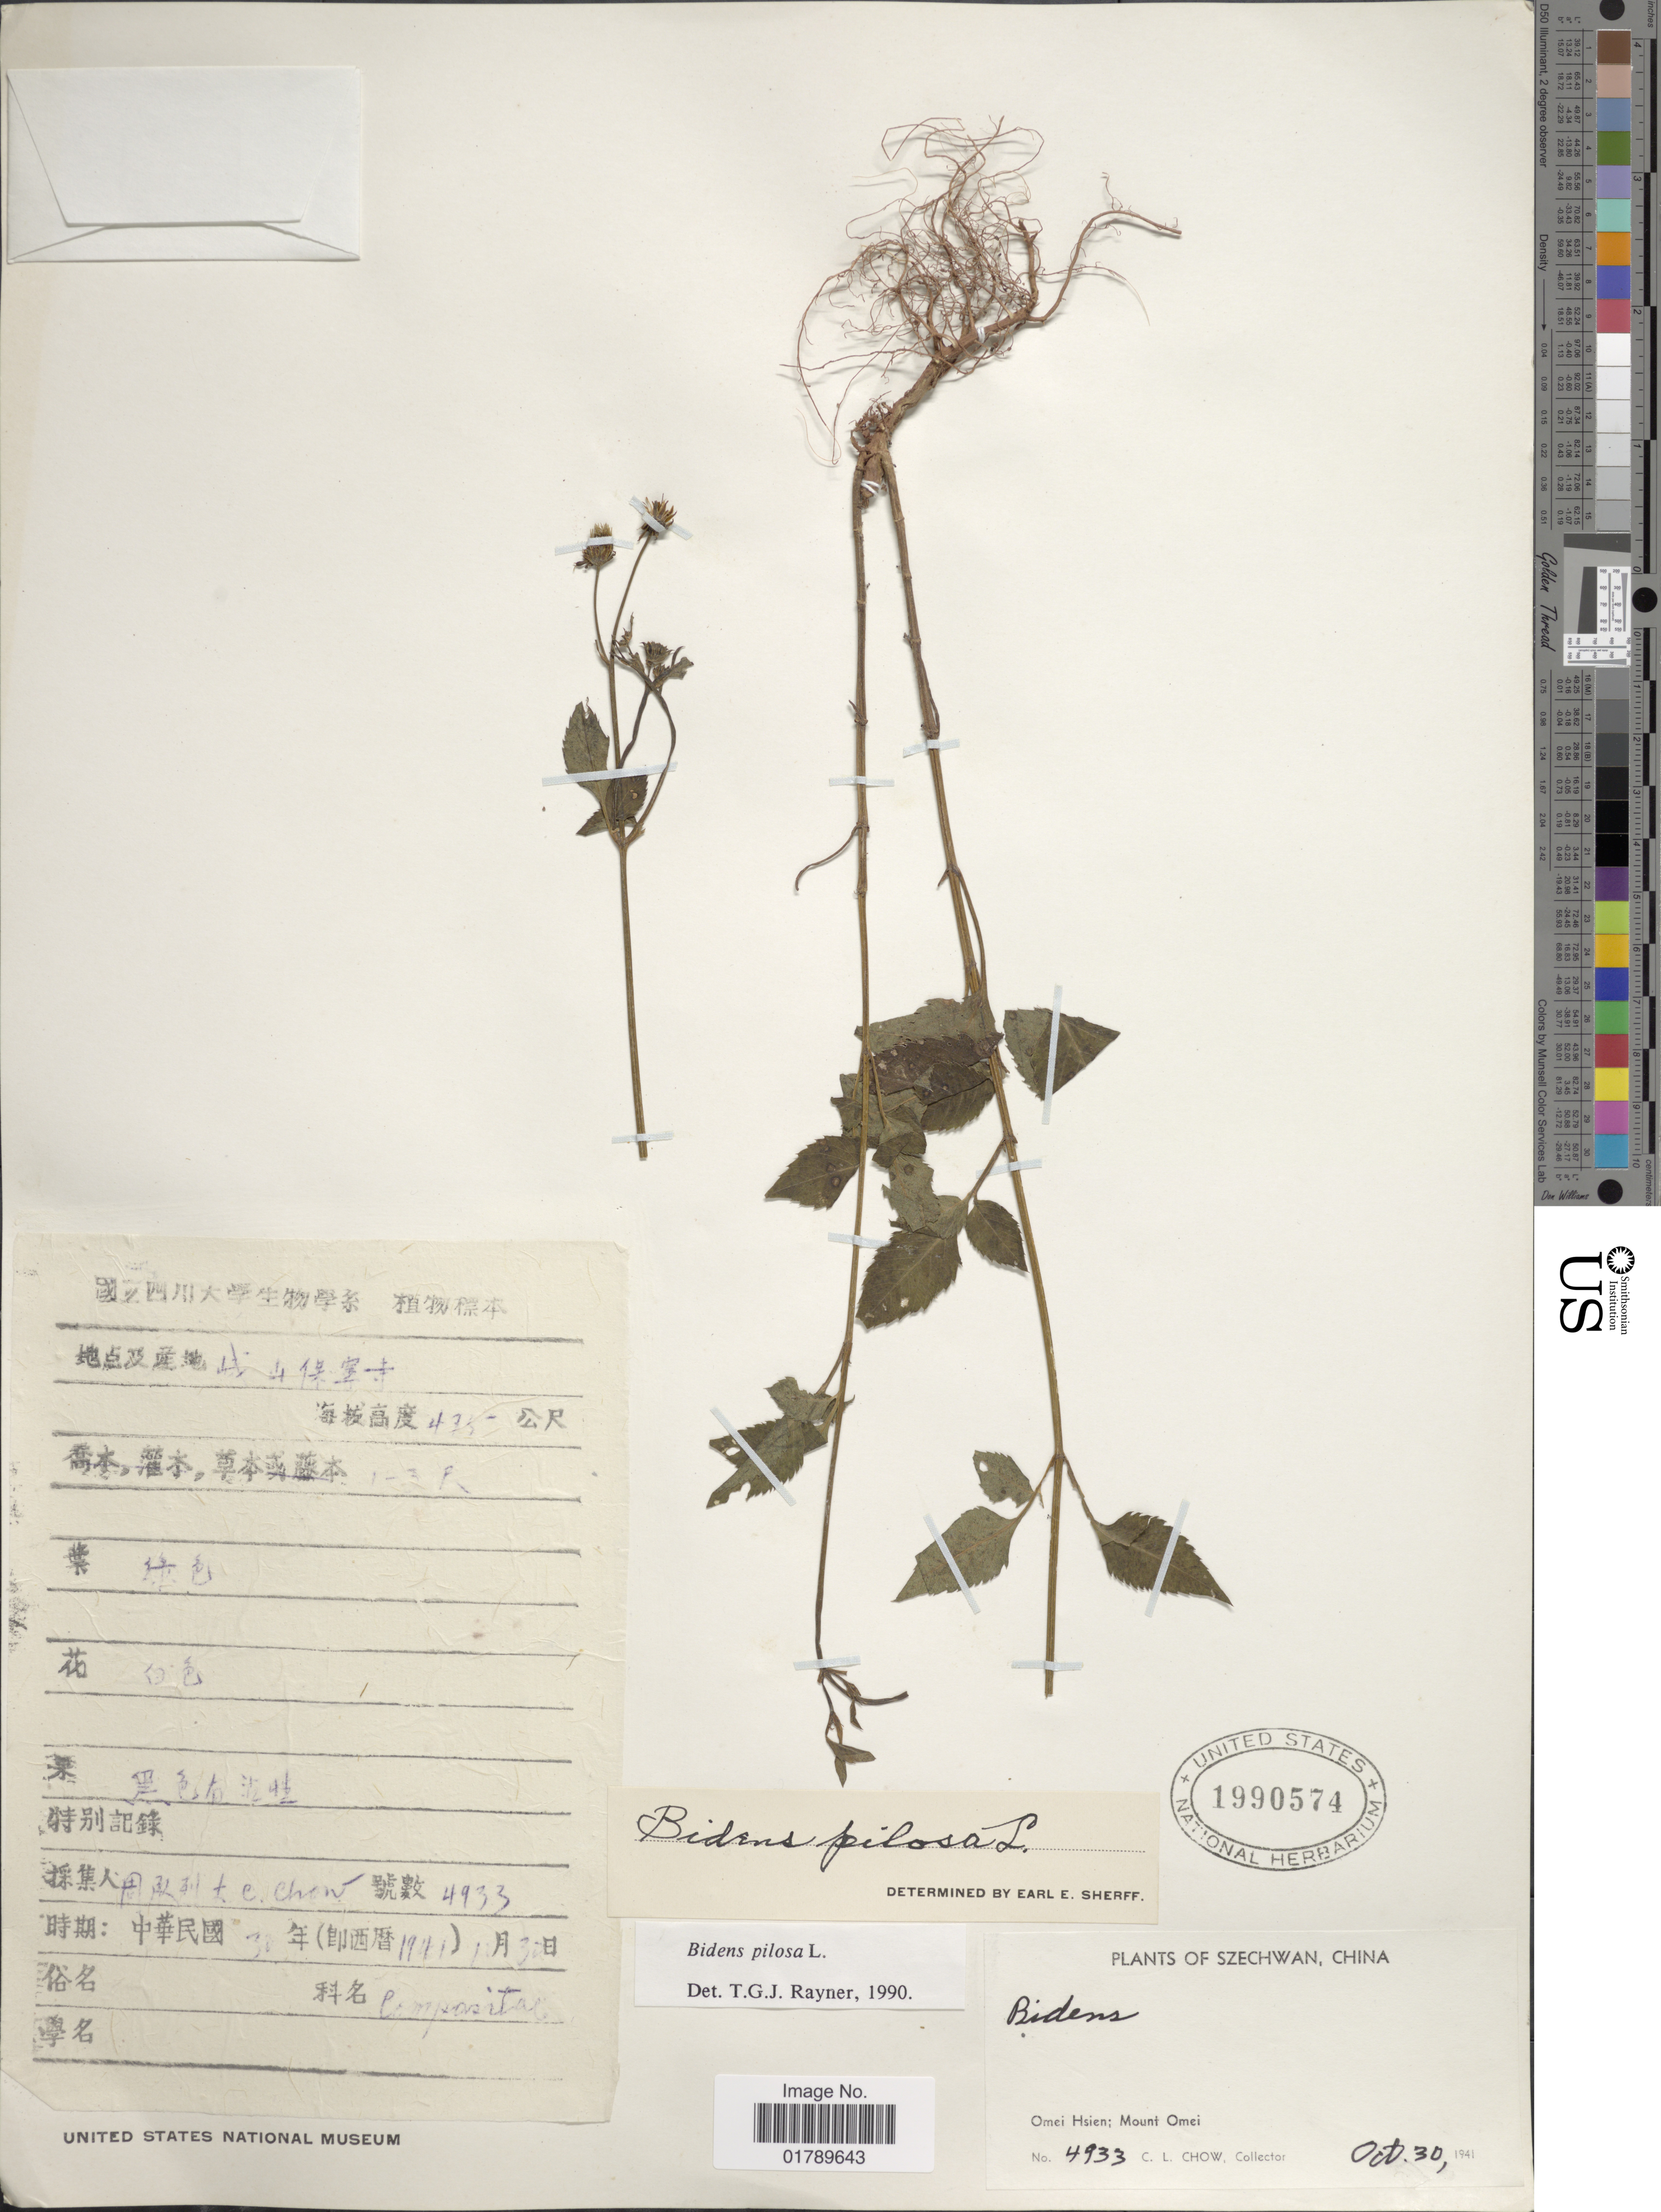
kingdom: Plantae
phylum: Tracheophyta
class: Magnoliopsida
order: Asterales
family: Asteraceae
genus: Bidens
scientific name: Bidens pilosa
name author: L.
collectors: C. Chow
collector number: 4933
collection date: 1941-10-30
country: China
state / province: Sichuan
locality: Szechwan, China. Omei Hsien; Mount Omei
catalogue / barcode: US 1990574